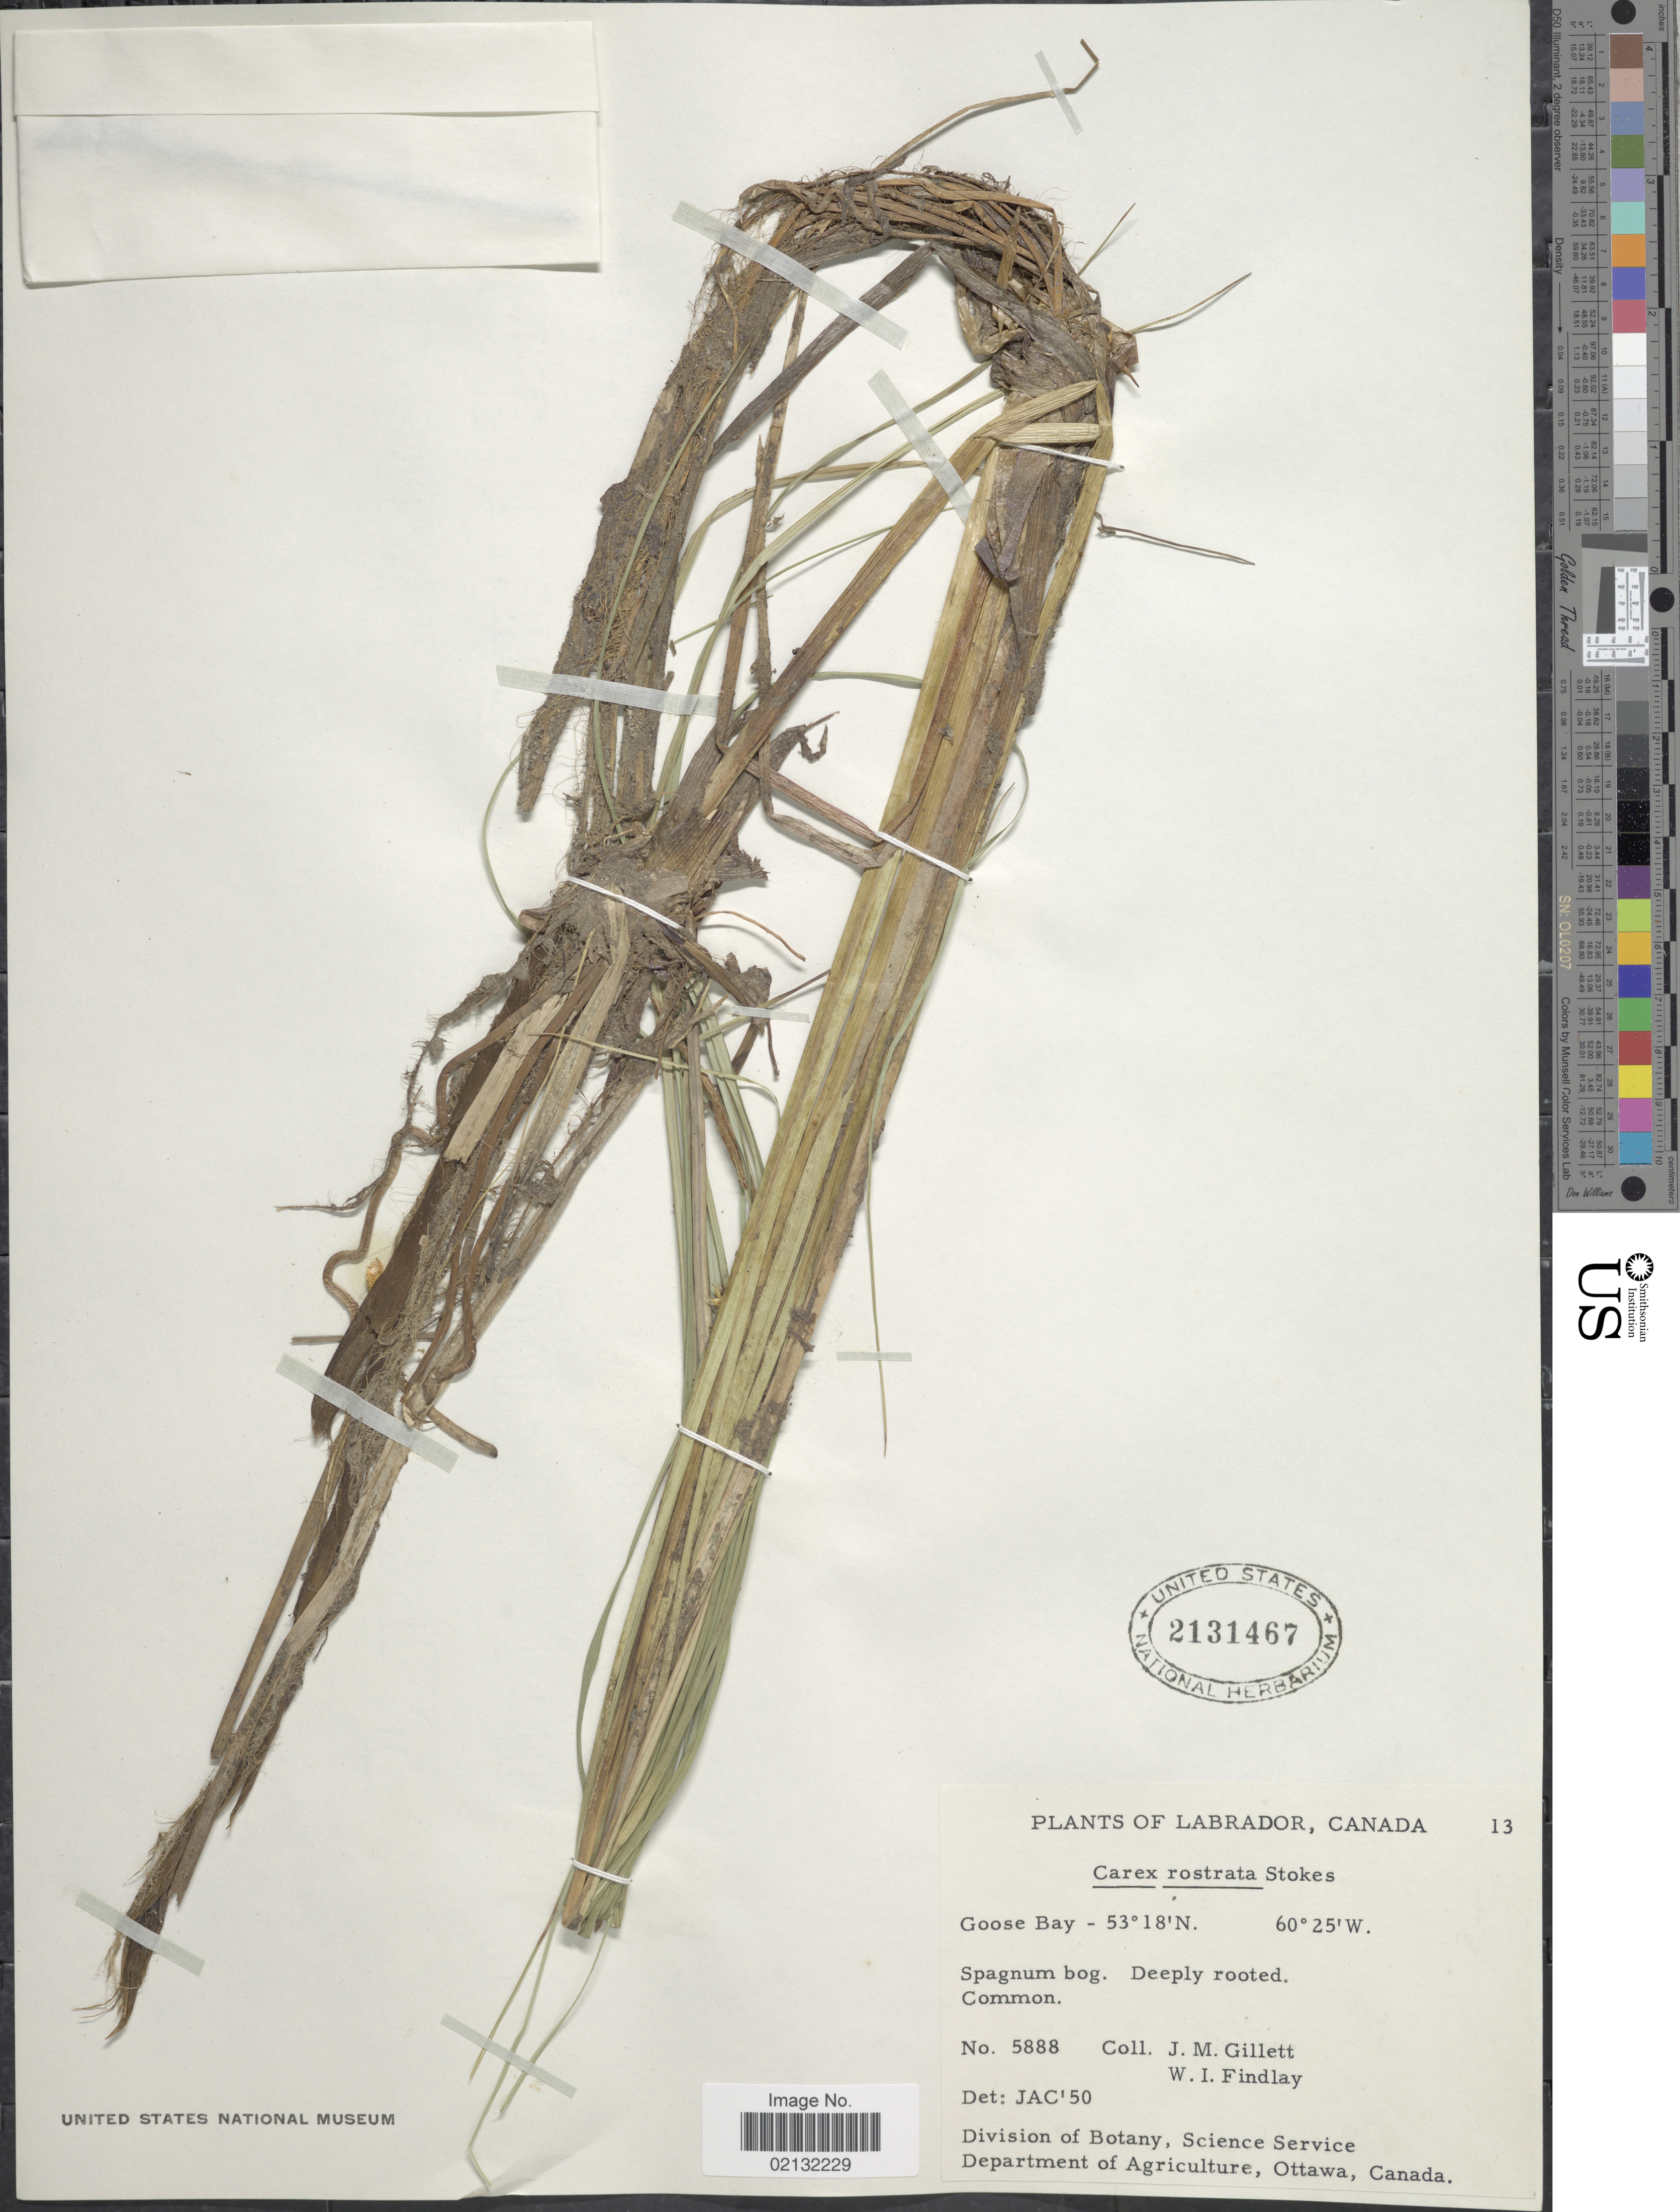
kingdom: Plantae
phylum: Tracheophyta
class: Liliopsida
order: Poales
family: Cyperaceae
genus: Carex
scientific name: Carex rostrata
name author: Stokes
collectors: J. M. Gillett & W. Findlay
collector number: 5888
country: Canada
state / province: Newfoundland and Labrador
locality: Labrador, Goose Bay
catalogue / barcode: US 2131467